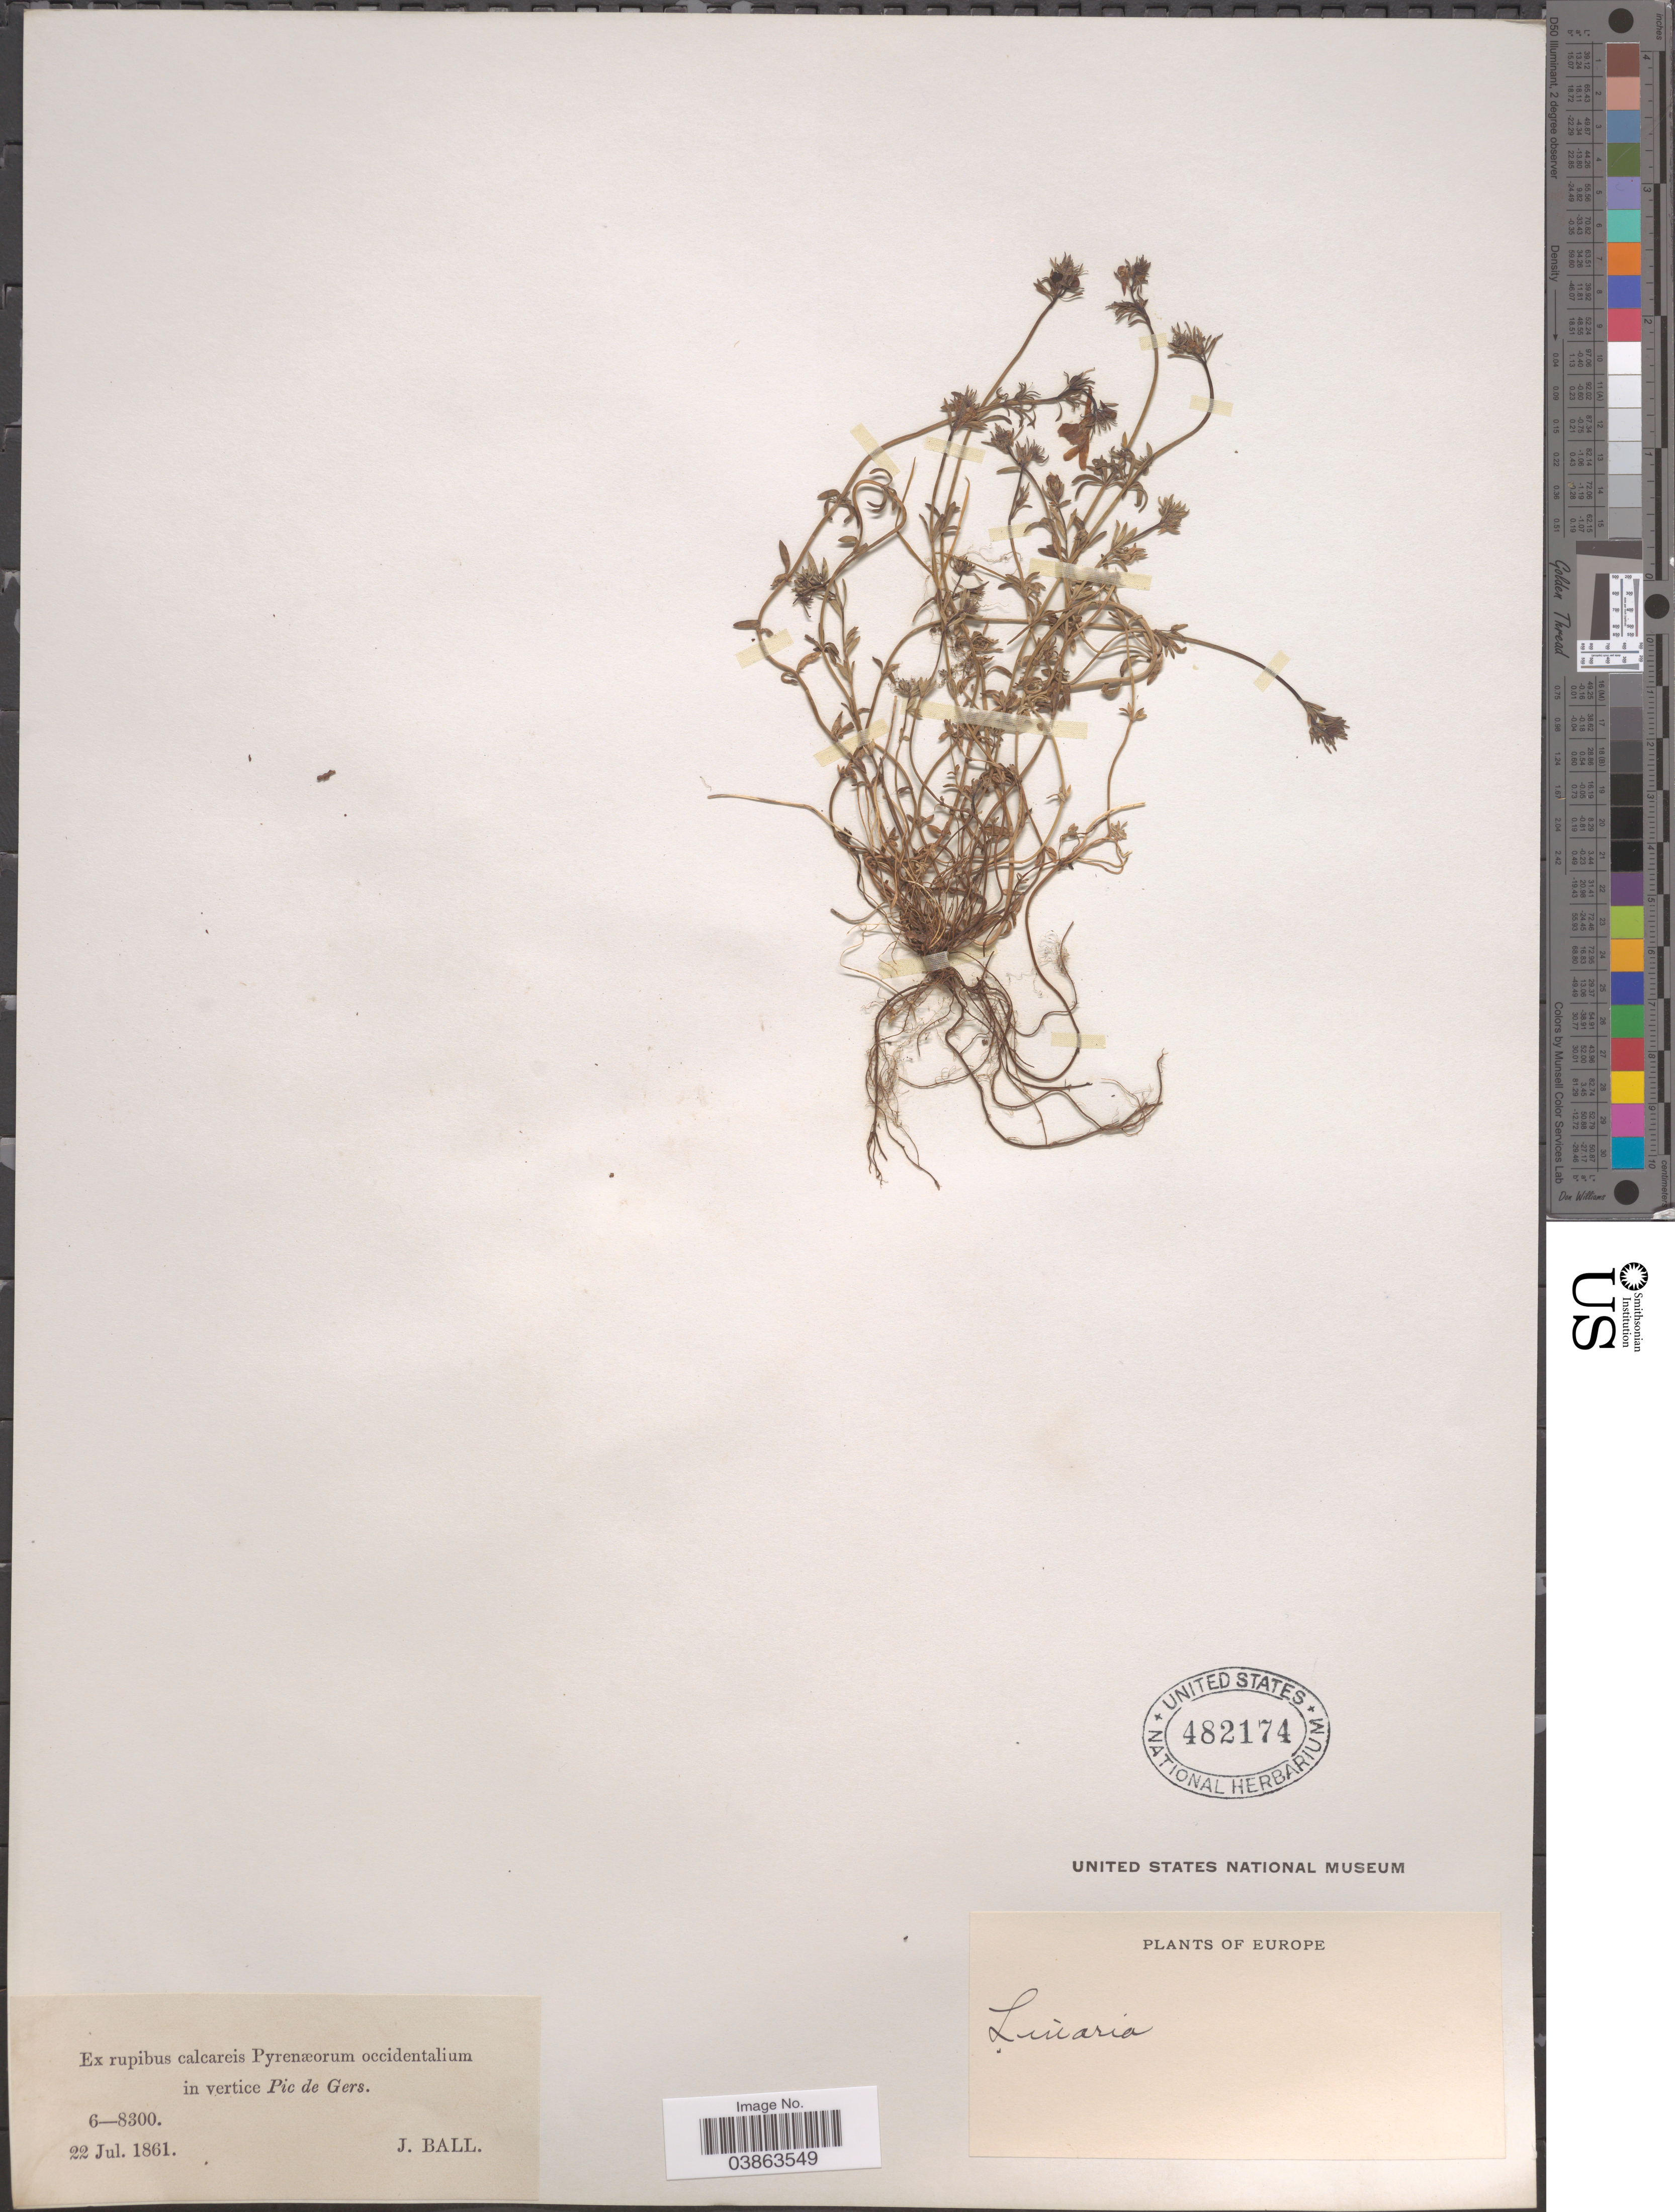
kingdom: Plantae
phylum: Tracheophyta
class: Magnoliopsida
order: Lamiales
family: Plantaginaceae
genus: Linaria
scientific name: Linaria sp.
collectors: J. Ball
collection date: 1861-07-22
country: France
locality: Ex rupibus calcareis Pyrenaeorum occidentalium in vertice Pic de Gers. Europe.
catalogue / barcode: US 482174